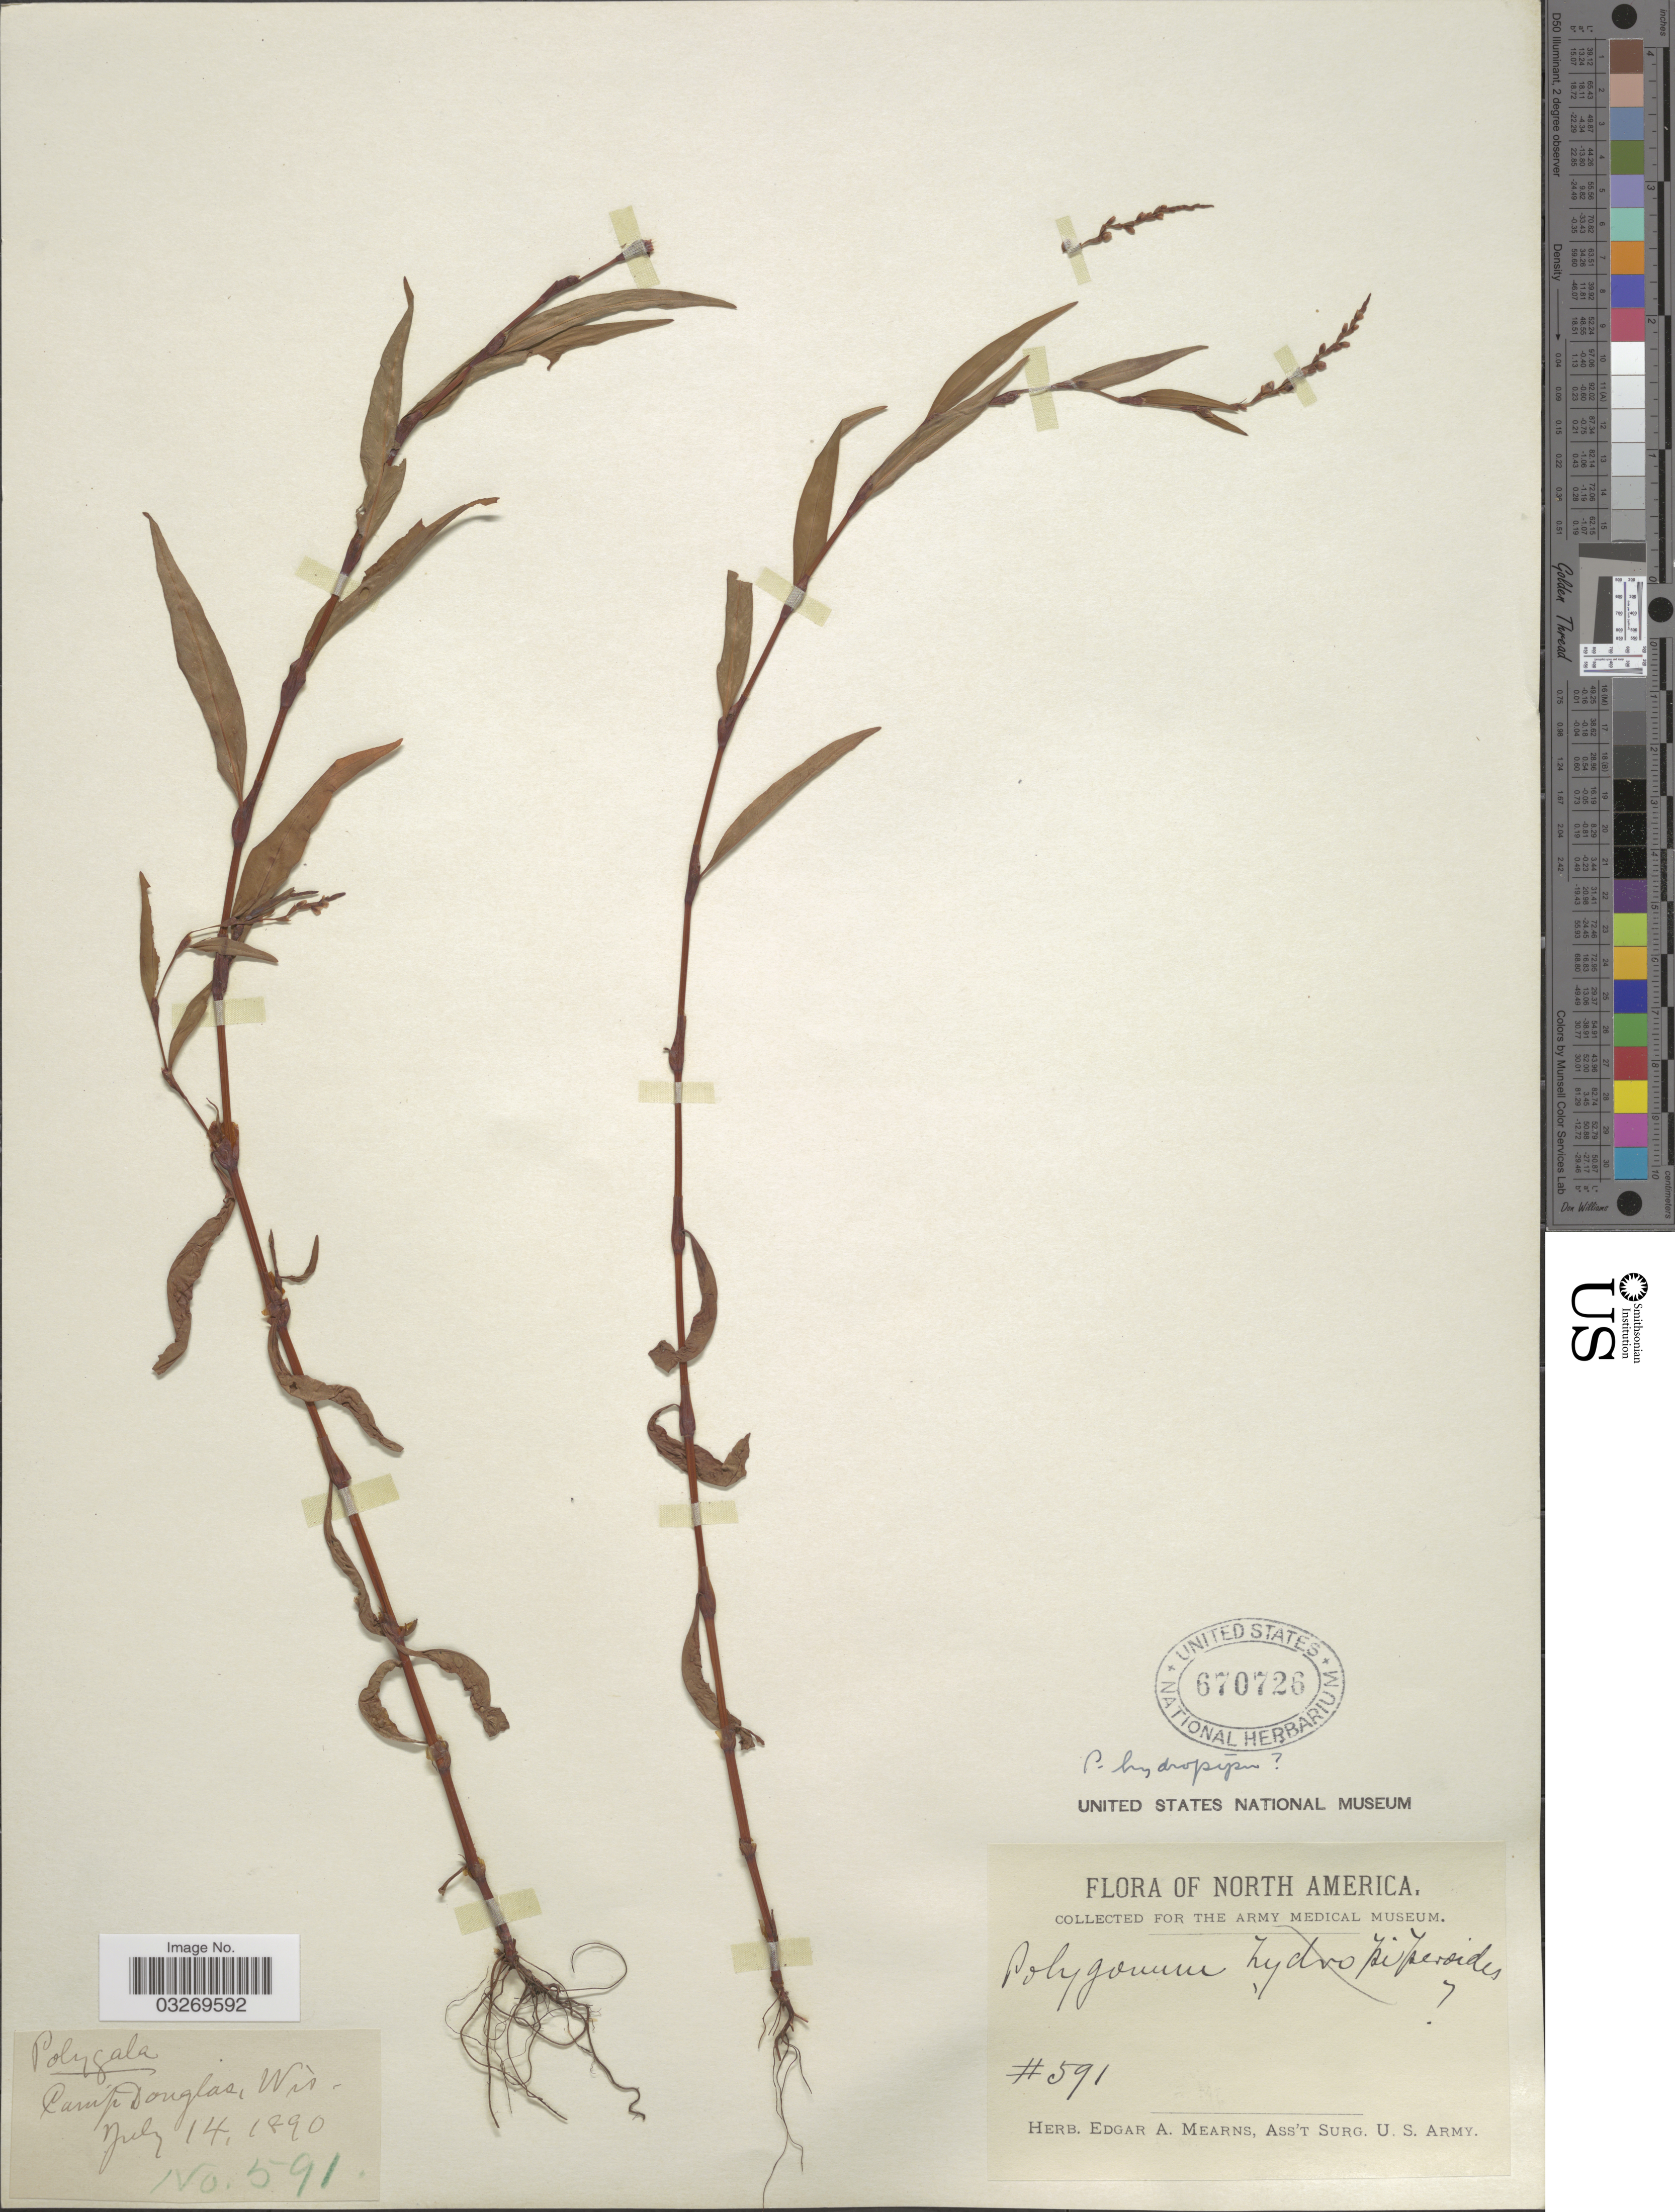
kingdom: Plantae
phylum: Tracheophyta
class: Magnoliopsida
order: Caryophyllales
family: Polygonaceae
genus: Persicaria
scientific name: Persicaria hydropiper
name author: (L.) Delarbre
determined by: Atha, D. E.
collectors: ex herb. Edgar A. Mearns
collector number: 591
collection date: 1890-07-14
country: United States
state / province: Wisconsin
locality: Camp Douglas.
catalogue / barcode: US 670726